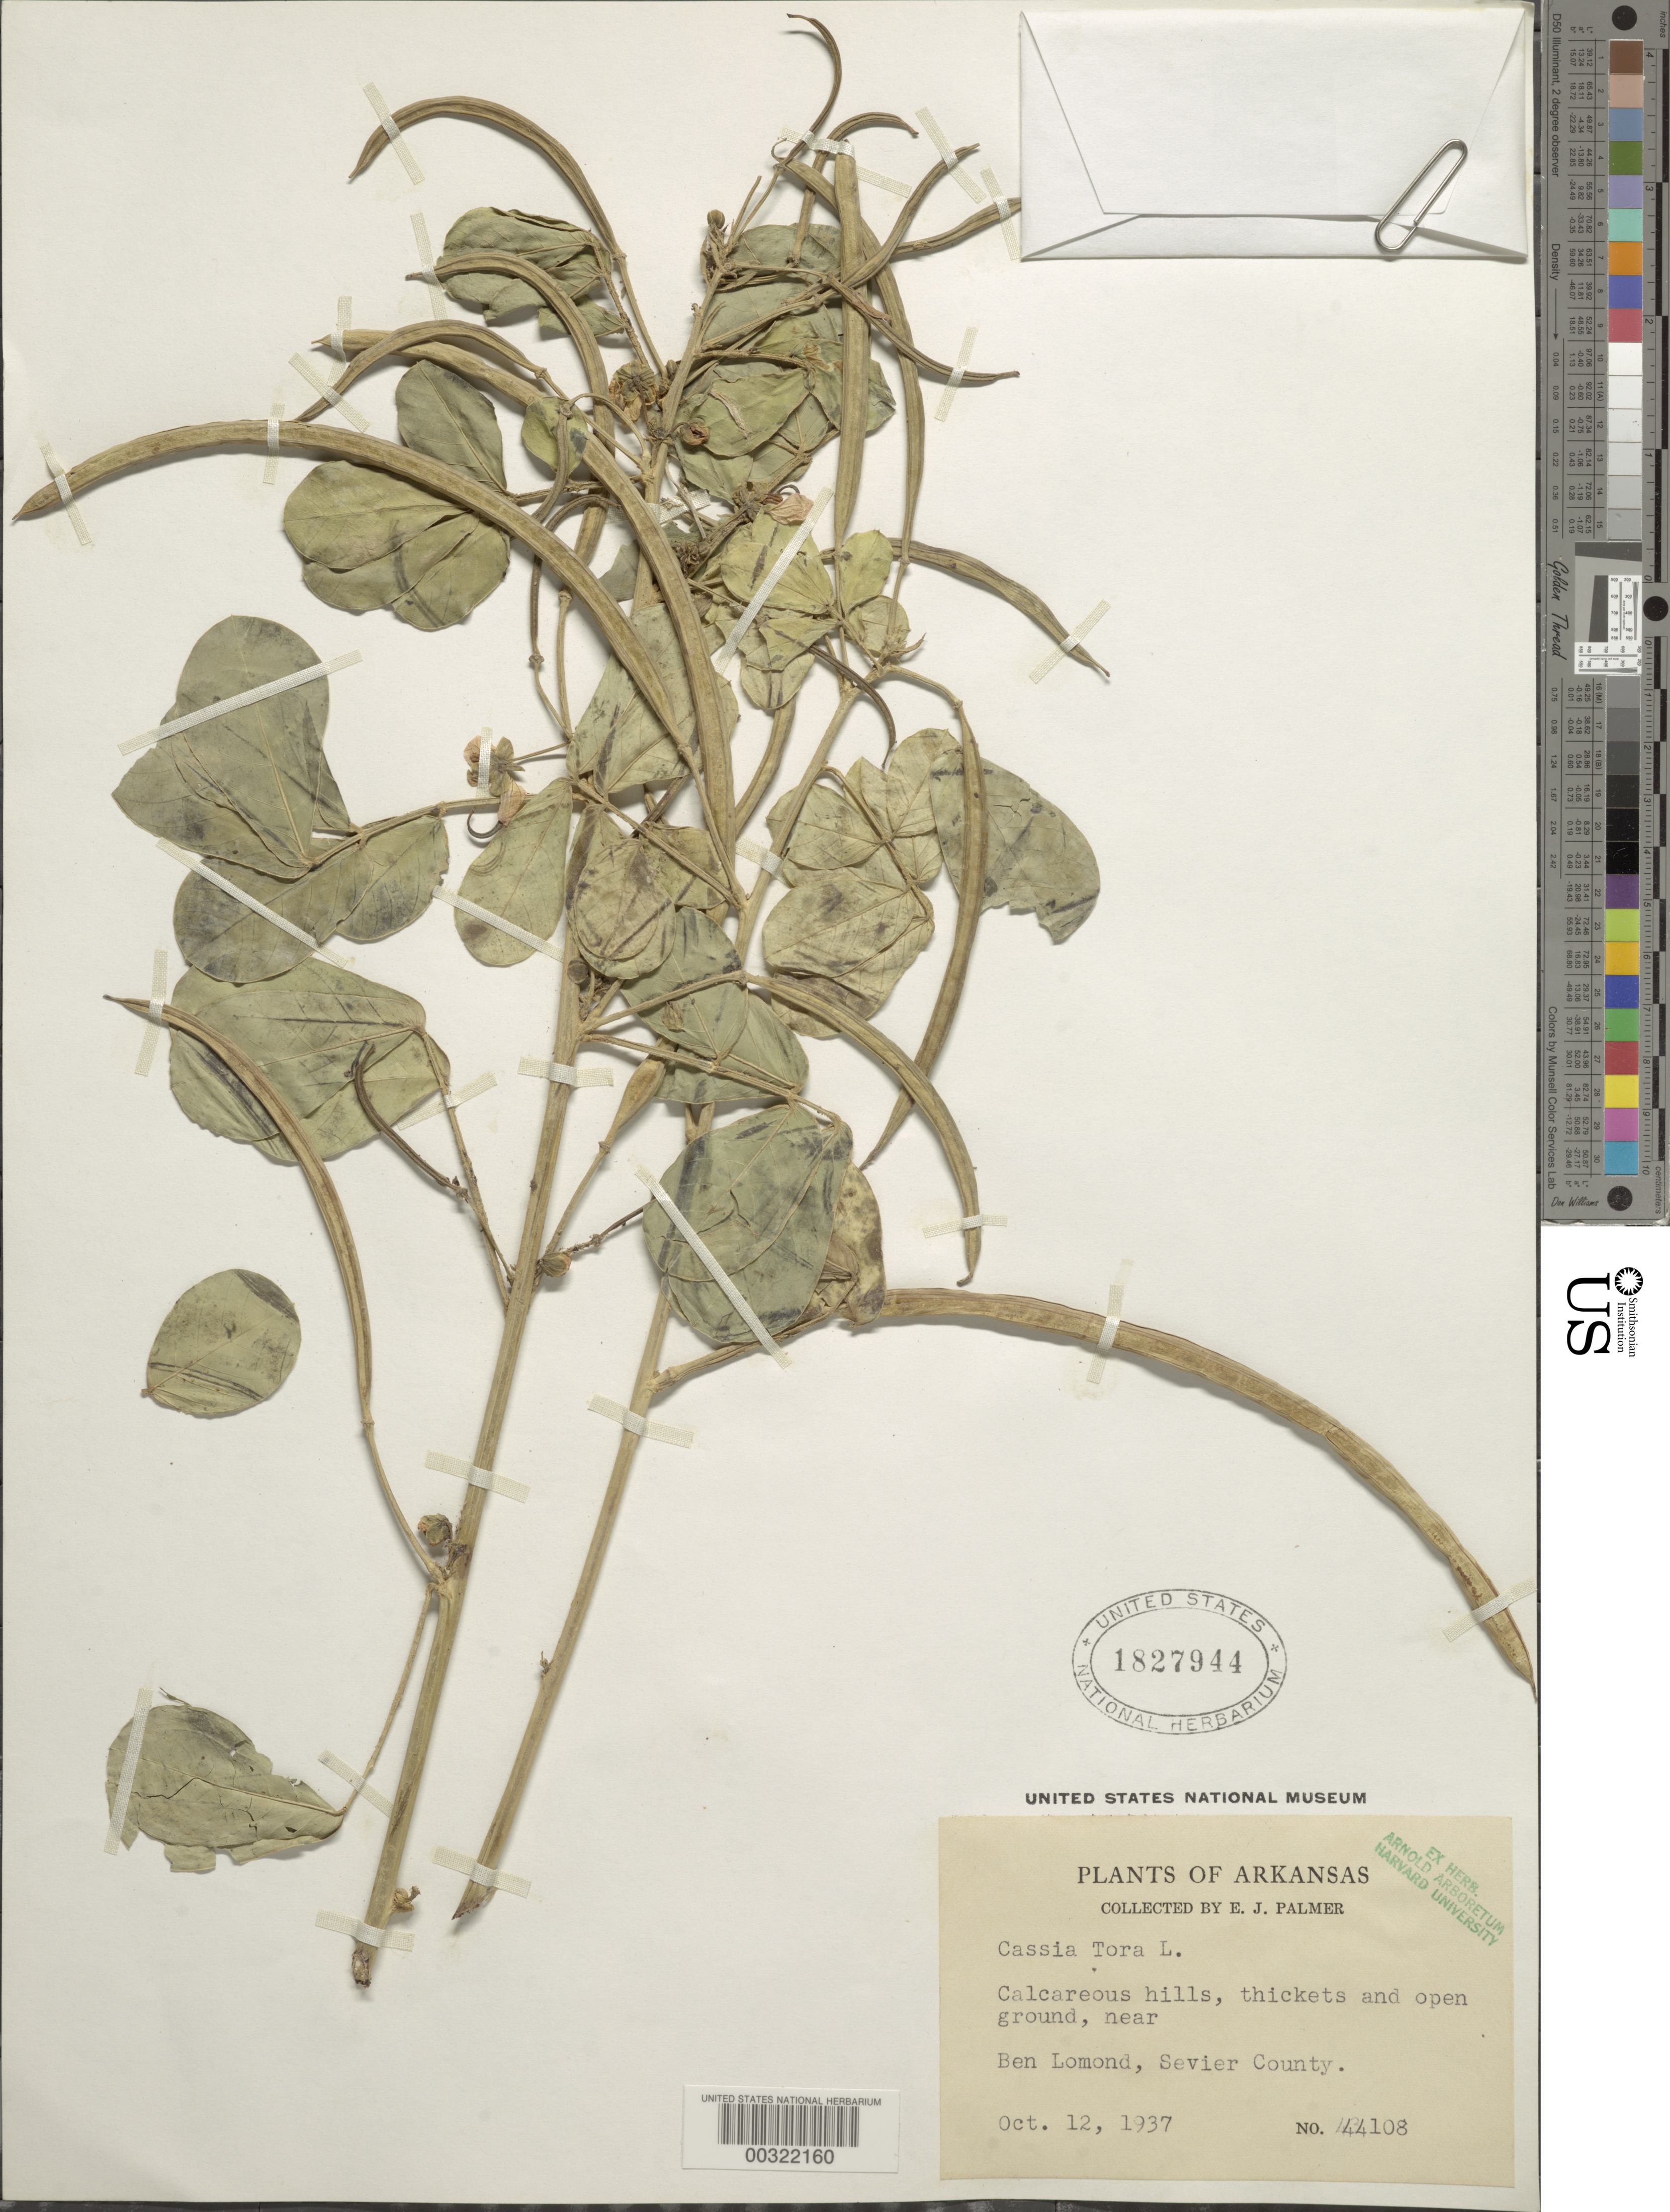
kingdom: Plantae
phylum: Tracheophyta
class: Magnoliopsida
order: Fabales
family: Fabaceae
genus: Senna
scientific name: Senna obtusifolia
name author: (L.) H.S. Irwin & Barneby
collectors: E. J. Palmer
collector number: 44108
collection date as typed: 12 Oct 1937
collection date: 1937-10-12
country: United States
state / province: Arkansas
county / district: Sevier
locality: Near ben lomond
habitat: Calcareous hills, thickets and open ground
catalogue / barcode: US 1827944